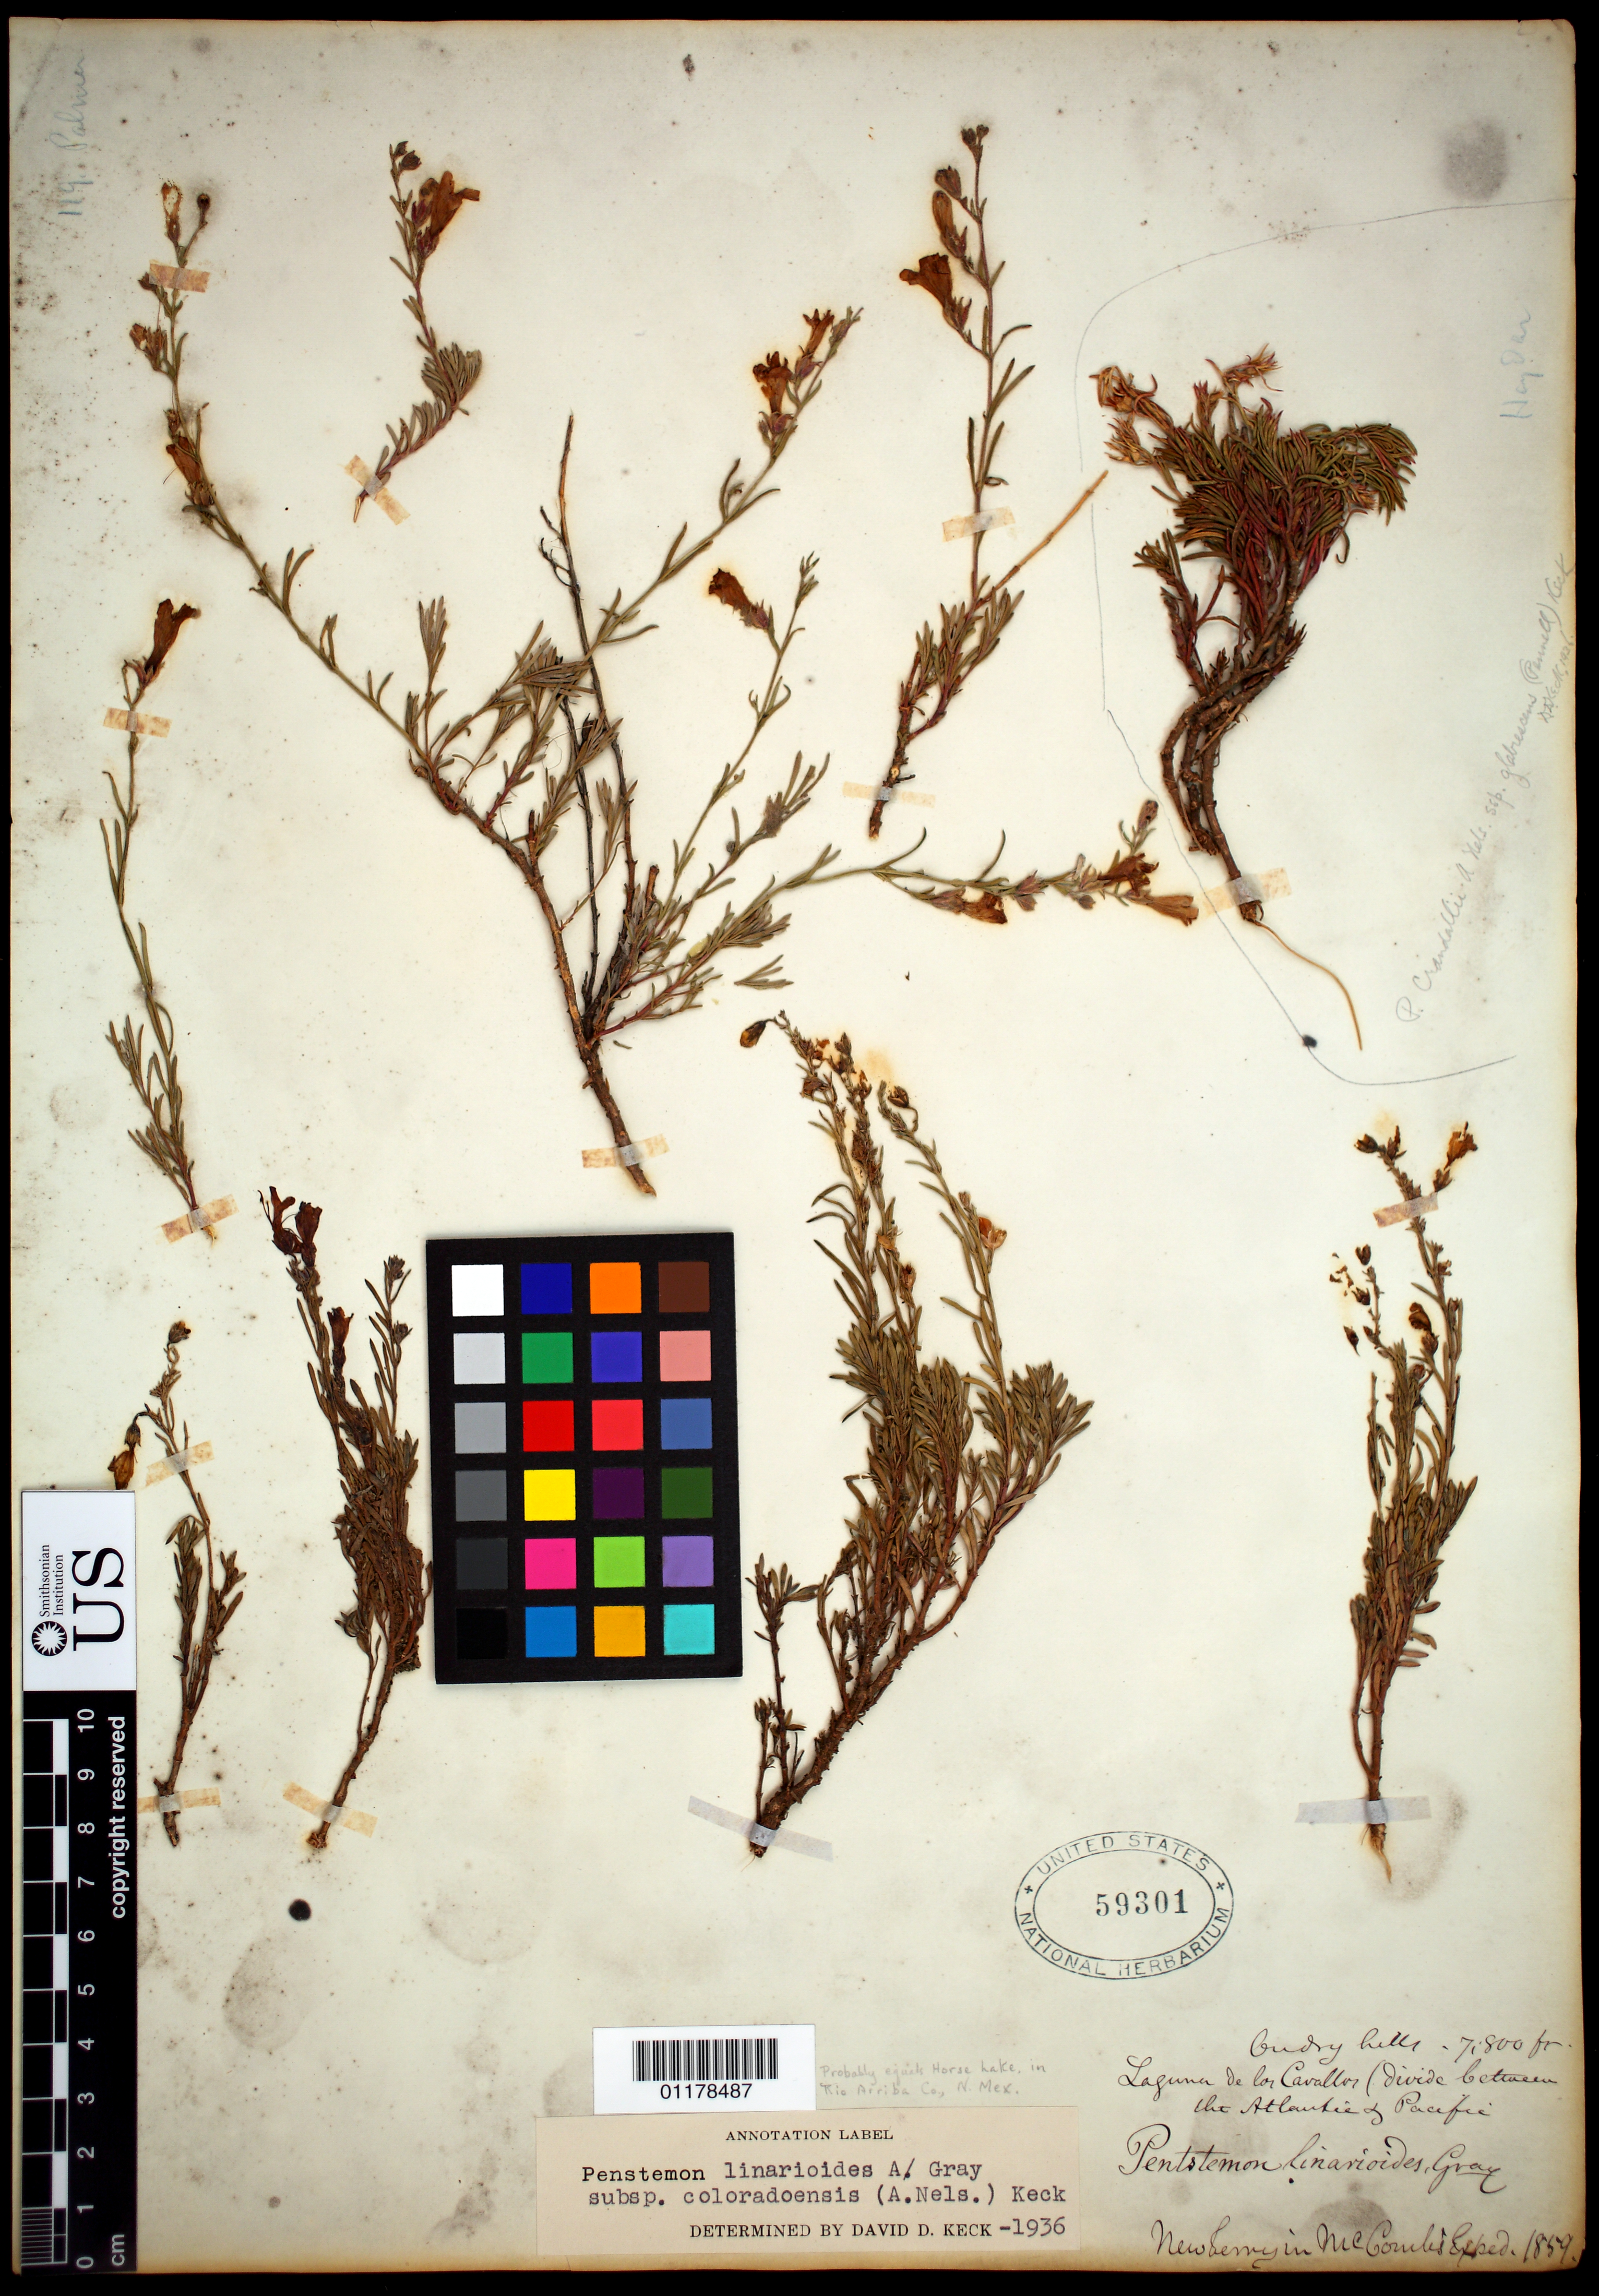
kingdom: Plantae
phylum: Tracheophyta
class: Magnoliopsida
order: Lamiales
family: Plantaginaceae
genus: Penstemon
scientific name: Penstemon linarioides subsp. coloradoensis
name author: (A. Nelson) D.D. Keck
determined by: Keck, David D.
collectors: J. S. Newberry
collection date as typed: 1859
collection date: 1859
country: United States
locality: Laguna de los Cavallos (divide between the Atlantic and Pacific)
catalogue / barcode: US 59301